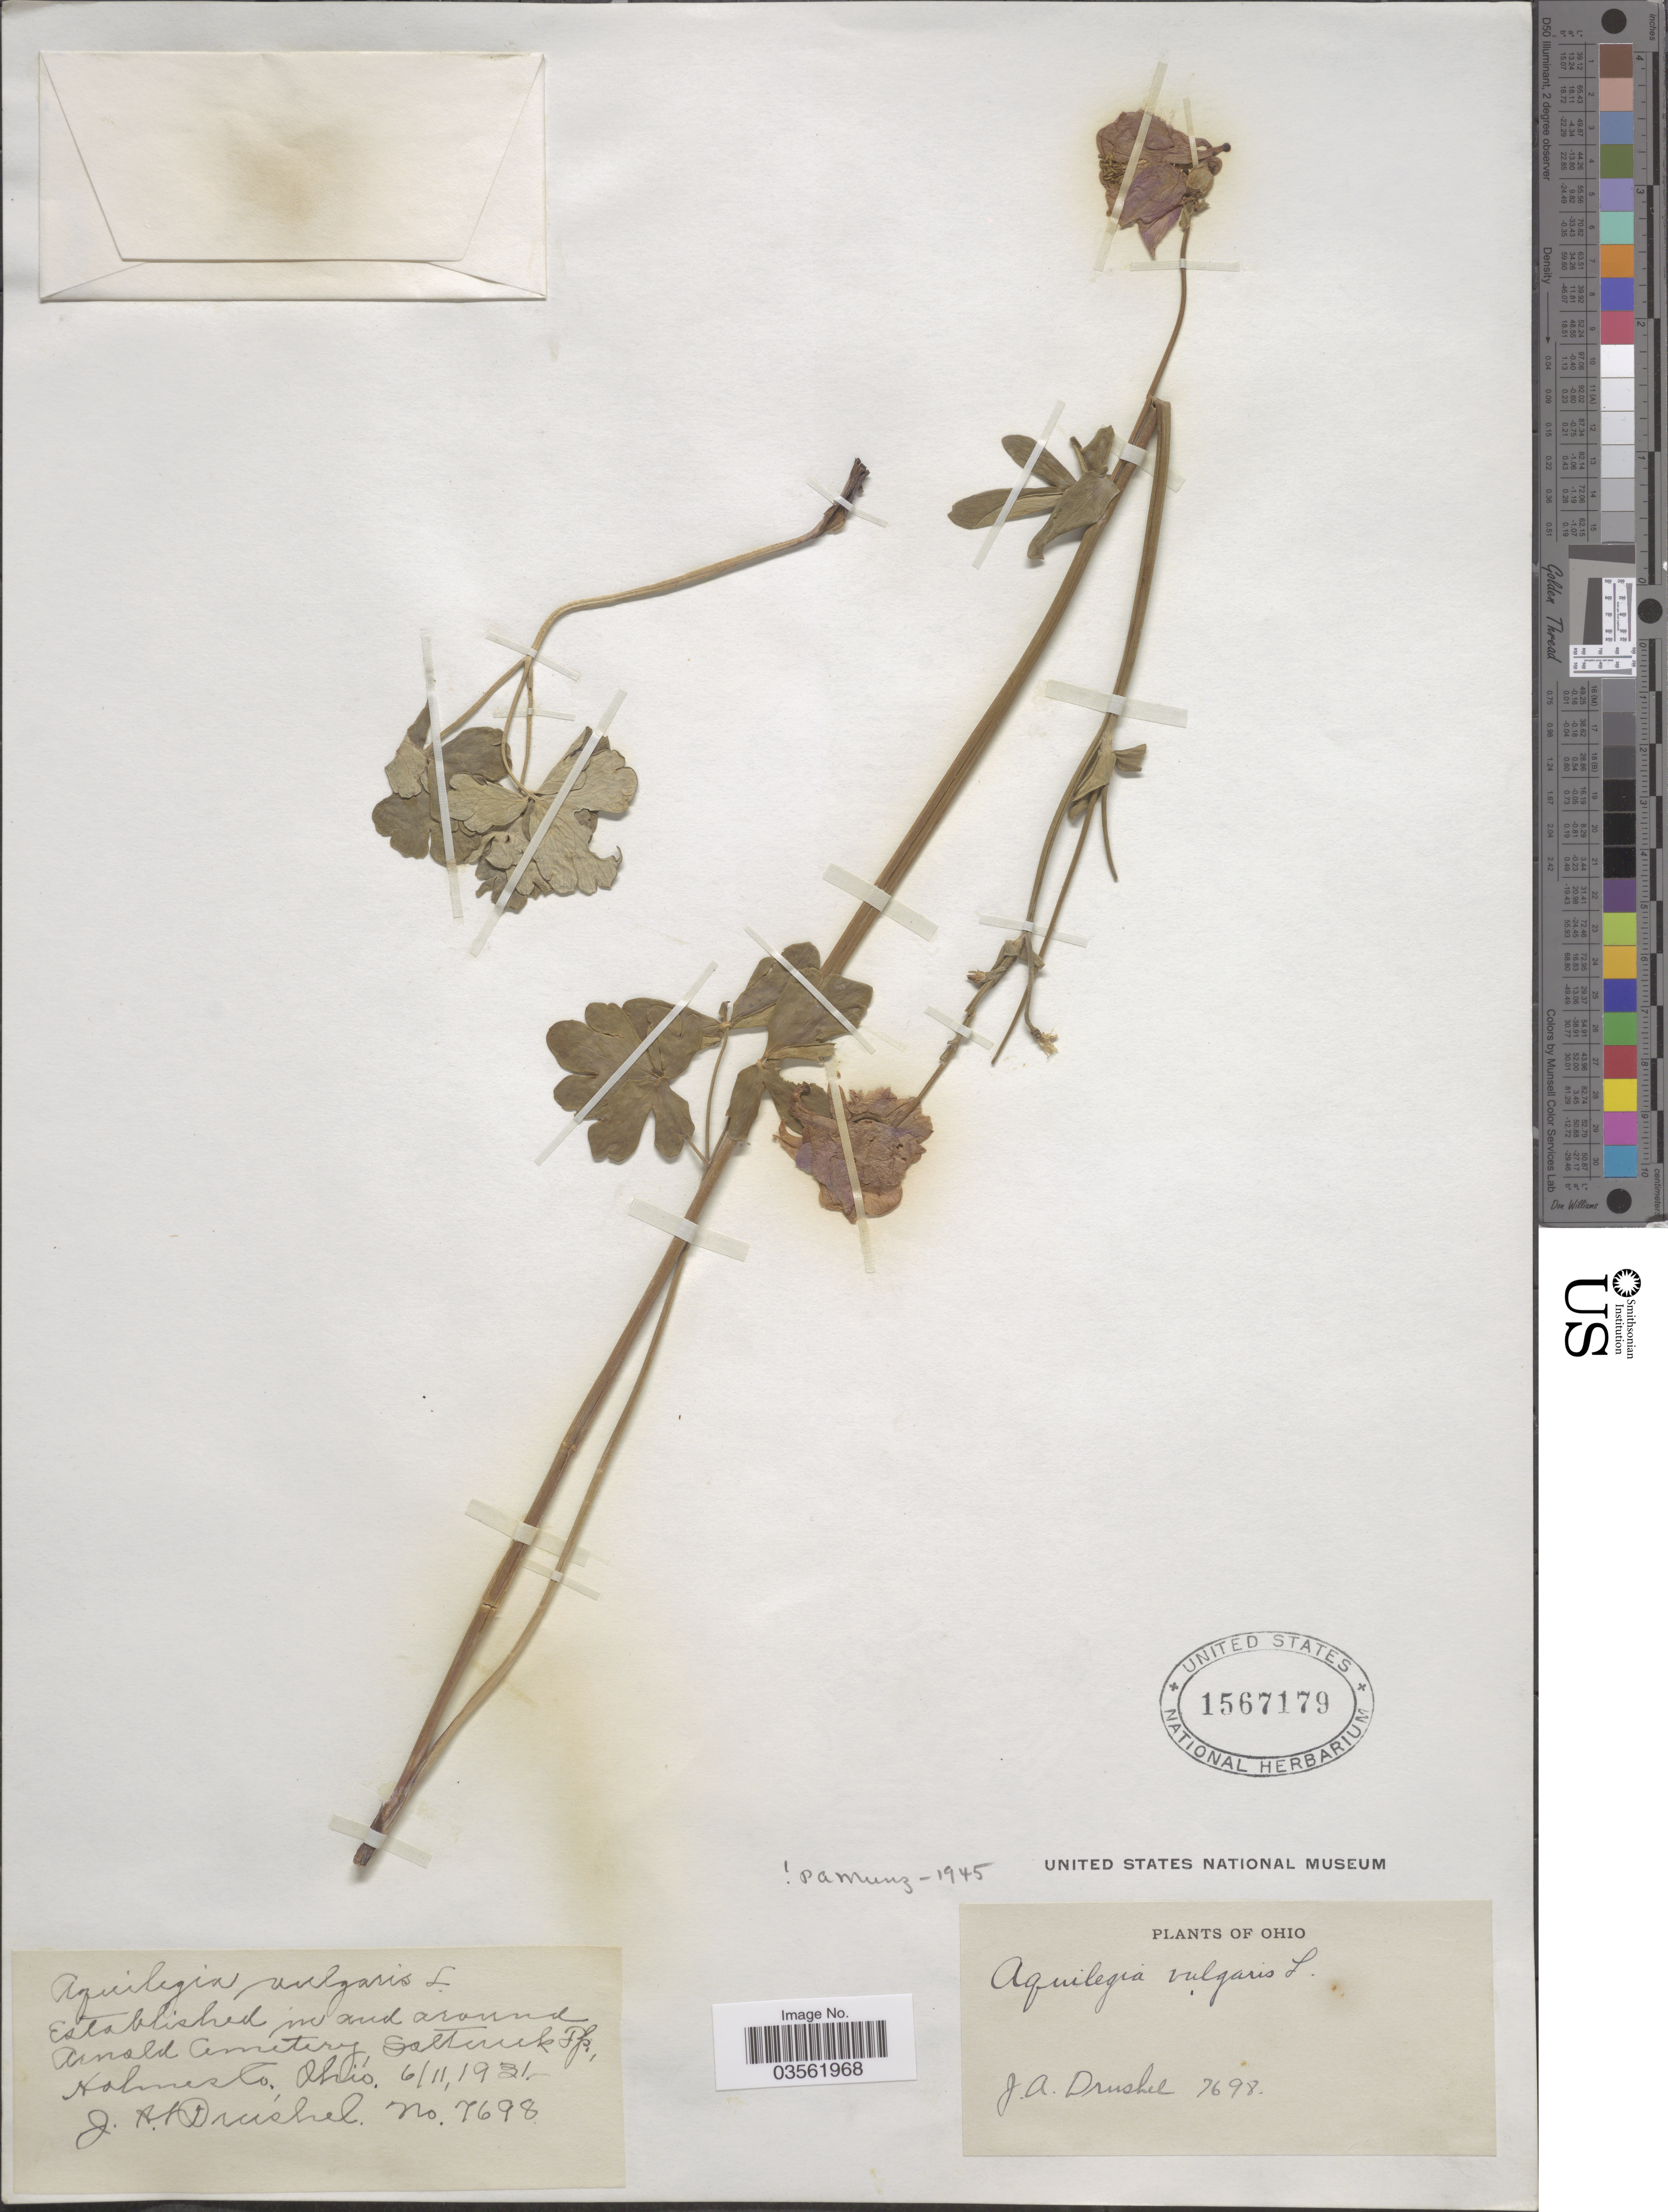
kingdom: Plantae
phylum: Tracheophyta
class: Magnoliopsida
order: Ranunculales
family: Ranunculaceae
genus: Aquilegia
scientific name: Aquilegia vulgaris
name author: L.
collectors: J. A. Drushel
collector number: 7698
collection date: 1931-06-11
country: United States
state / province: Ohio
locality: Established in and around Arnold Cemetery, Saltcreek Tp., Holmes Co.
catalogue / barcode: US 1567179